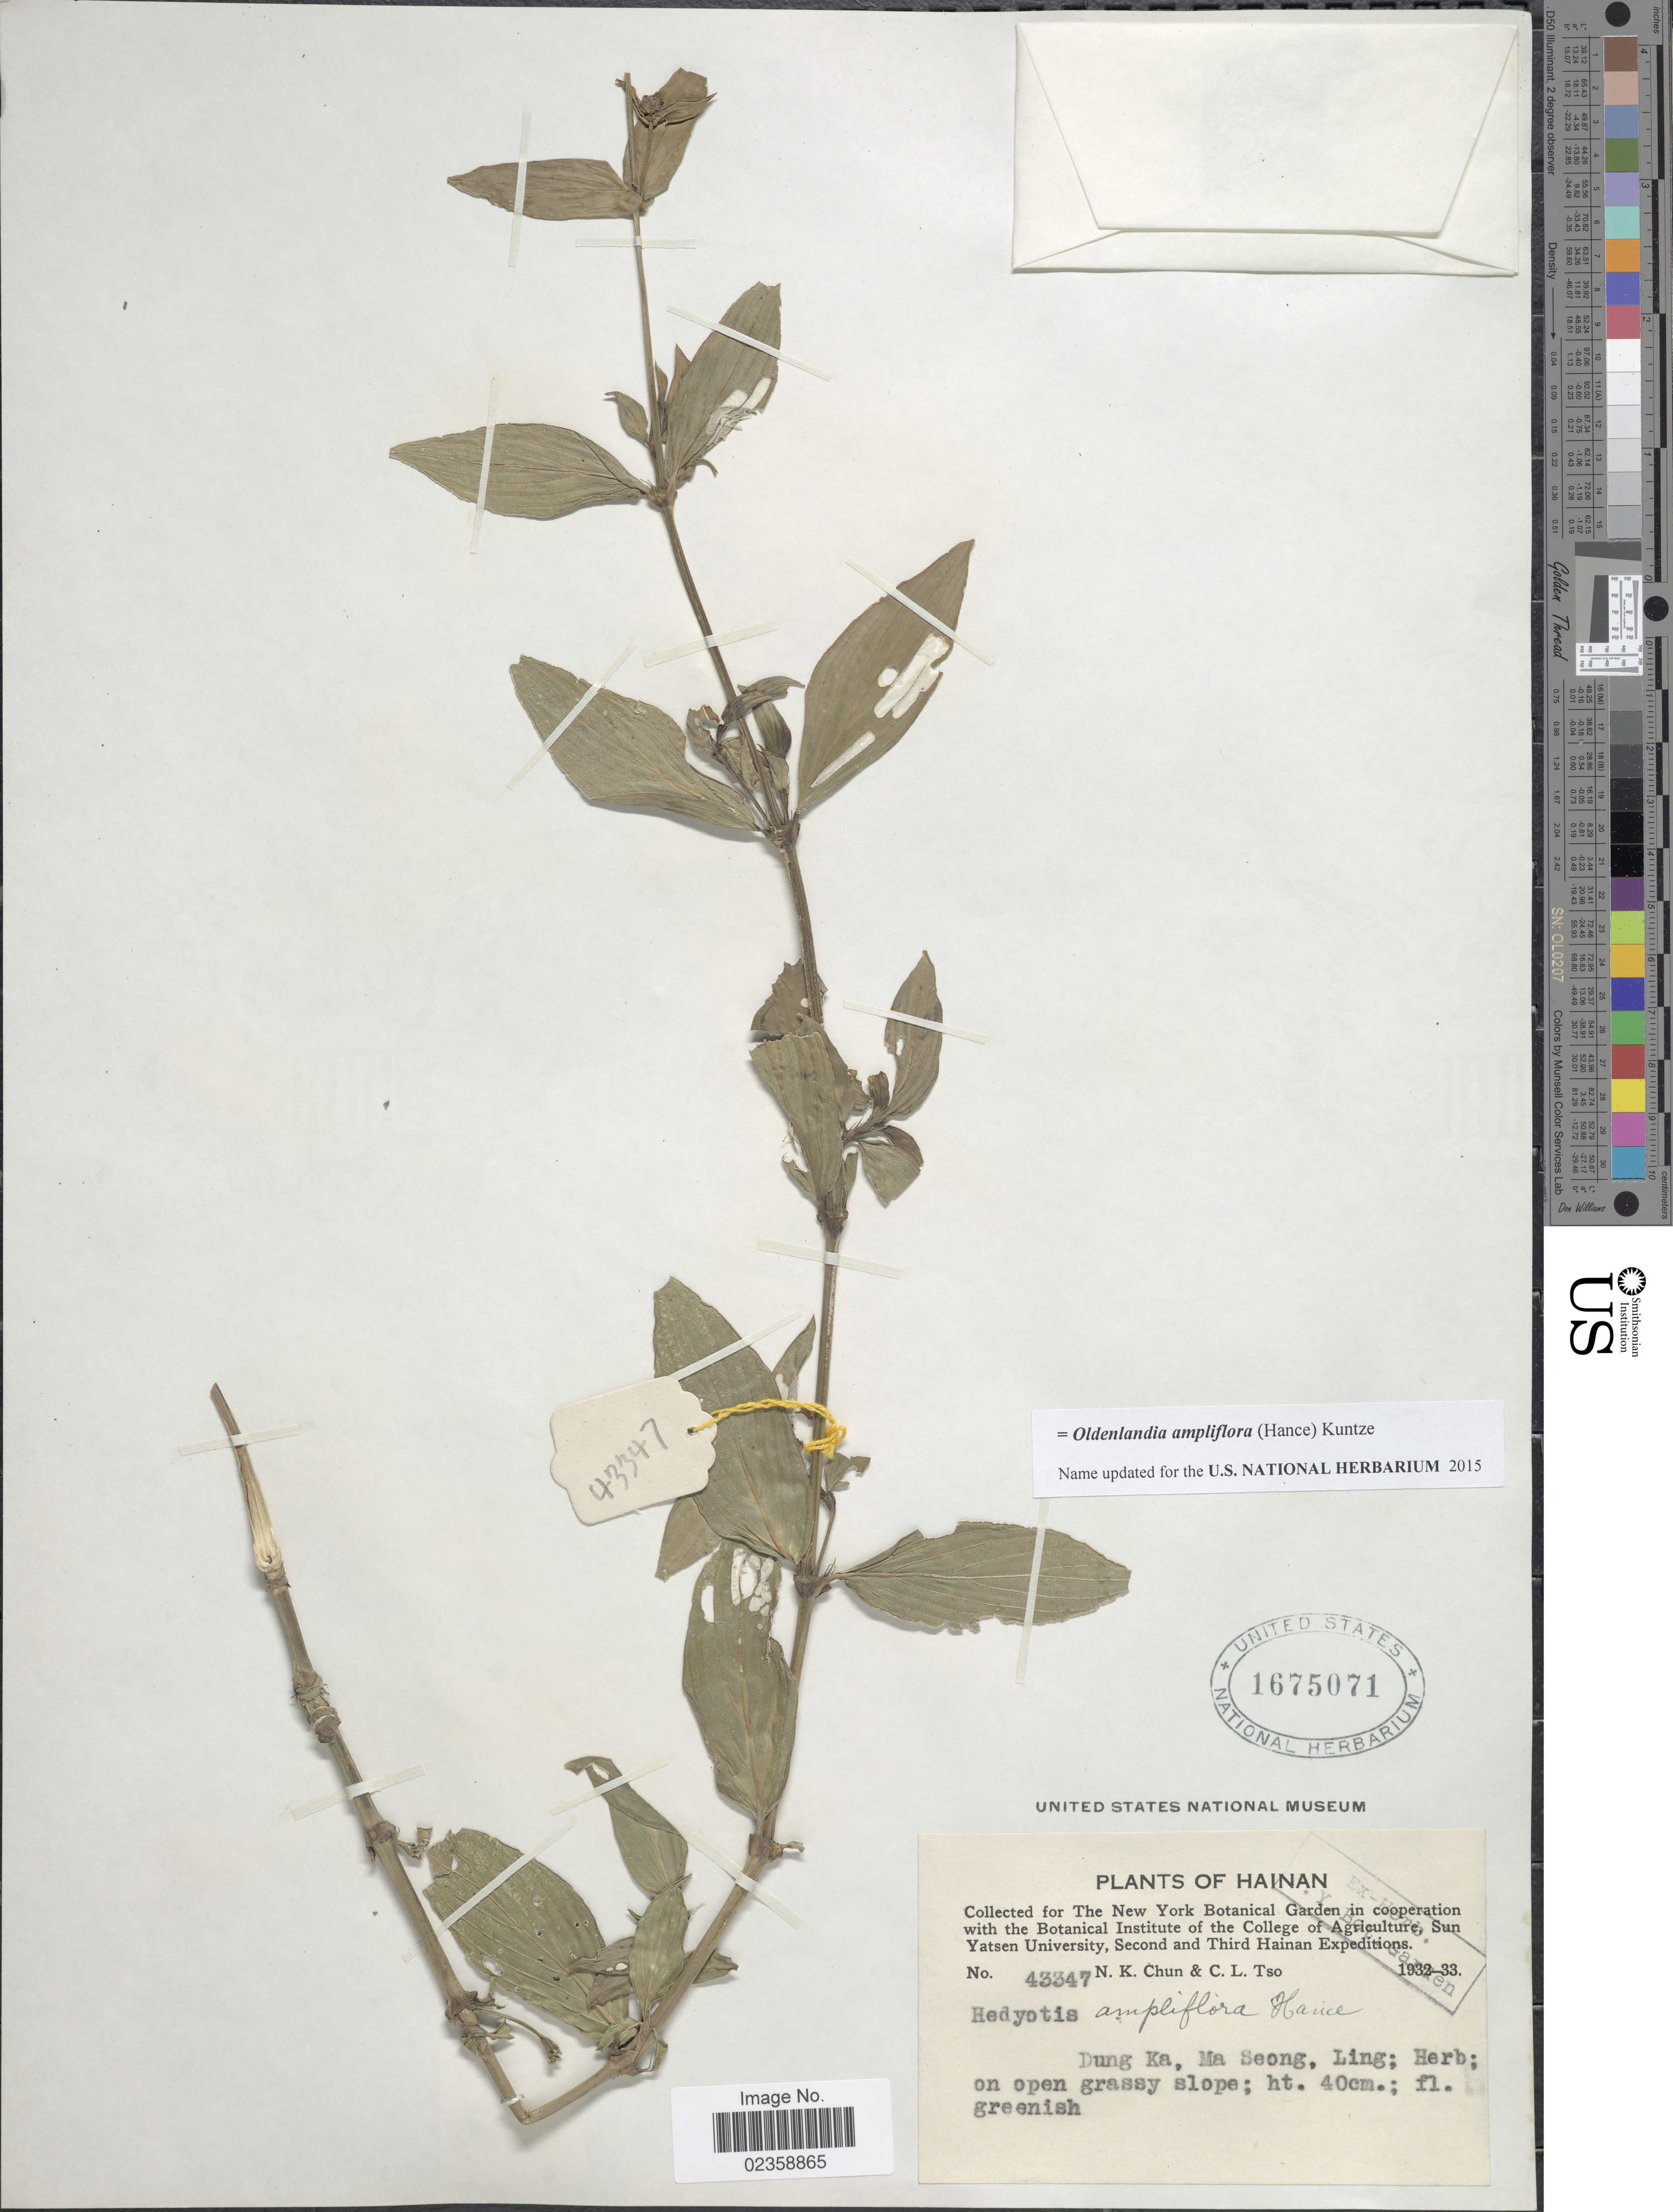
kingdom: Plantae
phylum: Tracheophyta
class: Magnoliopsida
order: Gentianales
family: Rubiaceae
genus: Oldenlandia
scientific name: Oldenlandia ampliflora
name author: (Hance) Kuntze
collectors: N. K. Chun & C. Tso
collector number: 43347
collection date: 1932/1933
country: China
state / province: Hainan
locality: Dung Ka, Ma Seong, Ling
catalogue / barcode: US 1675071